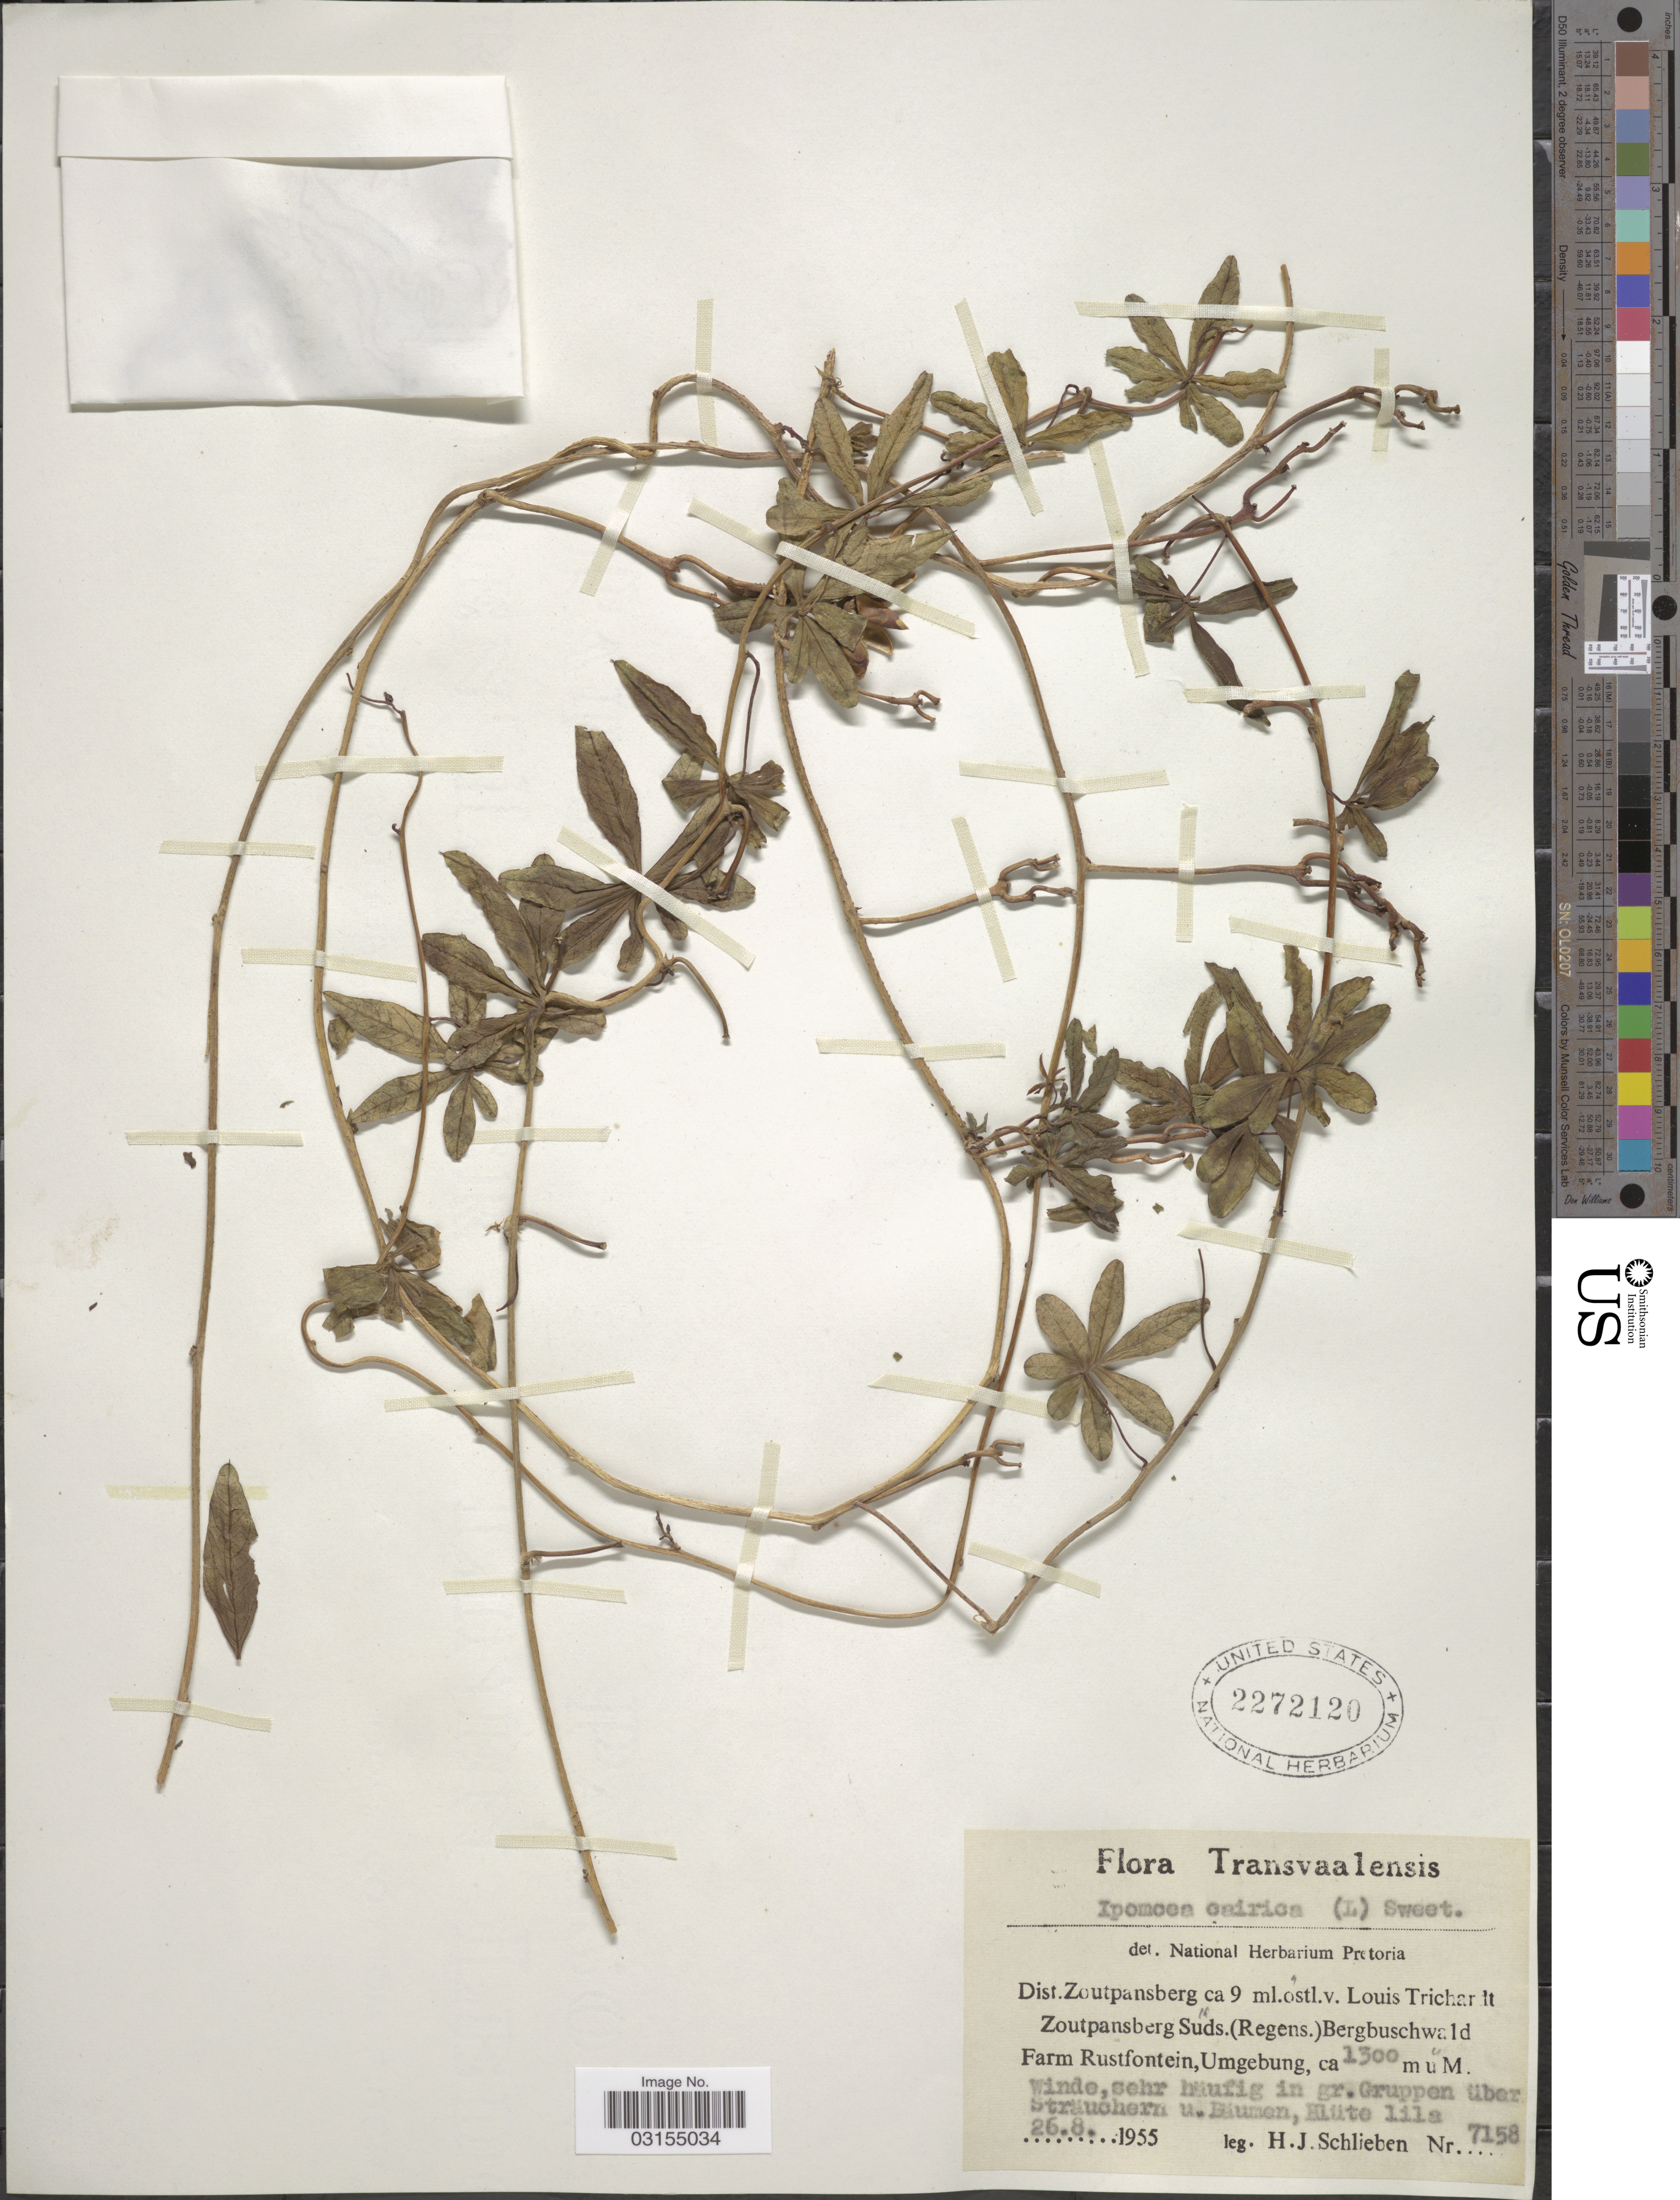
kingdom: Plantae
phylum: Tracheophyta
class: Magnoliopsida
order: Solanales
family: Convolvulaceae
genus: Ipomoea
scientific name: Ipomoea cairica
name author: (L.) Sweet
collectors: H. J. Schlieben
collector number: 7158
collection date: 1955-08-26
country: South Africa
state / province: Limpopo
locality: Transvaalensis. Dist. Zoutpansberg ca 9 ml. östl. v. Louis Trichardt. Zoutpansberg Süds. (Regens.) Bergbuschwald, Farm Rustfontein, Umgebung.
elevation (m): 1300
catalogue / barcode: US 2272120